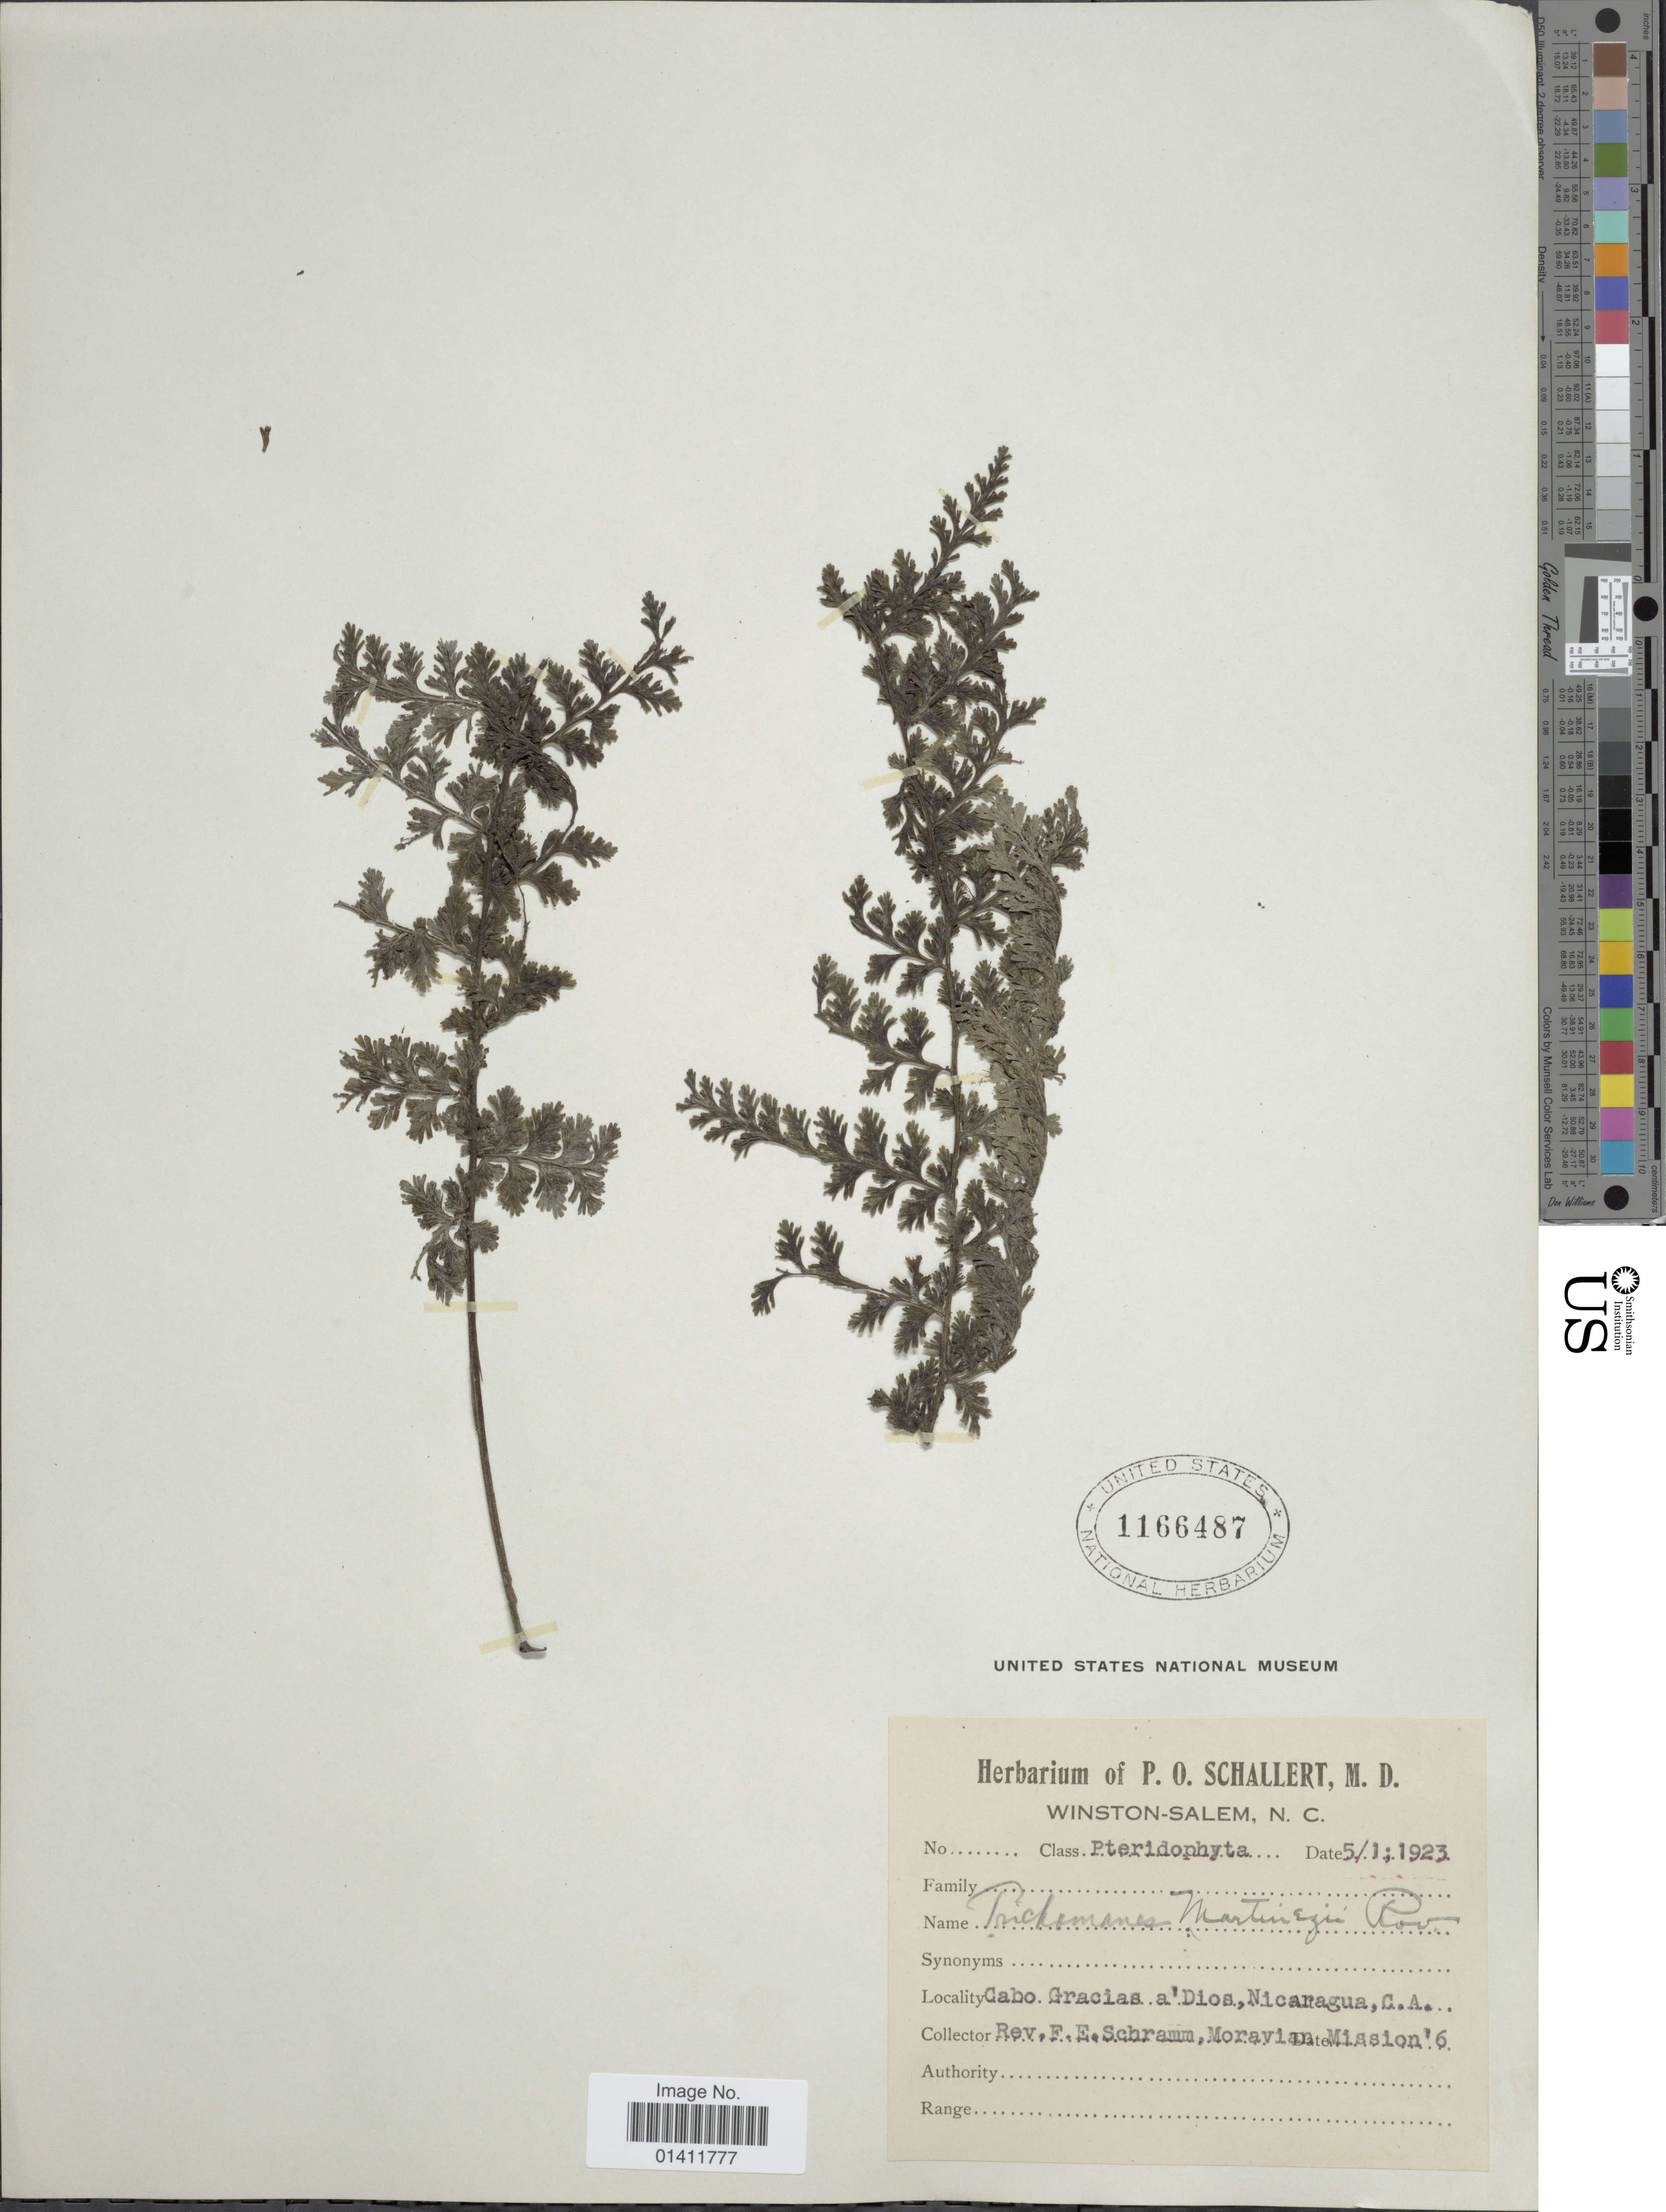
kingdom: Plantae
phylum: Tracheophyta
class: Polypodiopsida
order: Hymenophyllales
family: Hymenophyllaceae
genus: Vandenboschia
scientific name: Vandenboschia collariata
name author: (Bosch) Ebihara & K. Iwats.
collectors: F. E. Schramm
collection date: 1923-01-05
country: Nicaragua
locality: Nicaragua, C.A. Cabo Gracias a'Dios.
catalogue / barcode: US 1166487